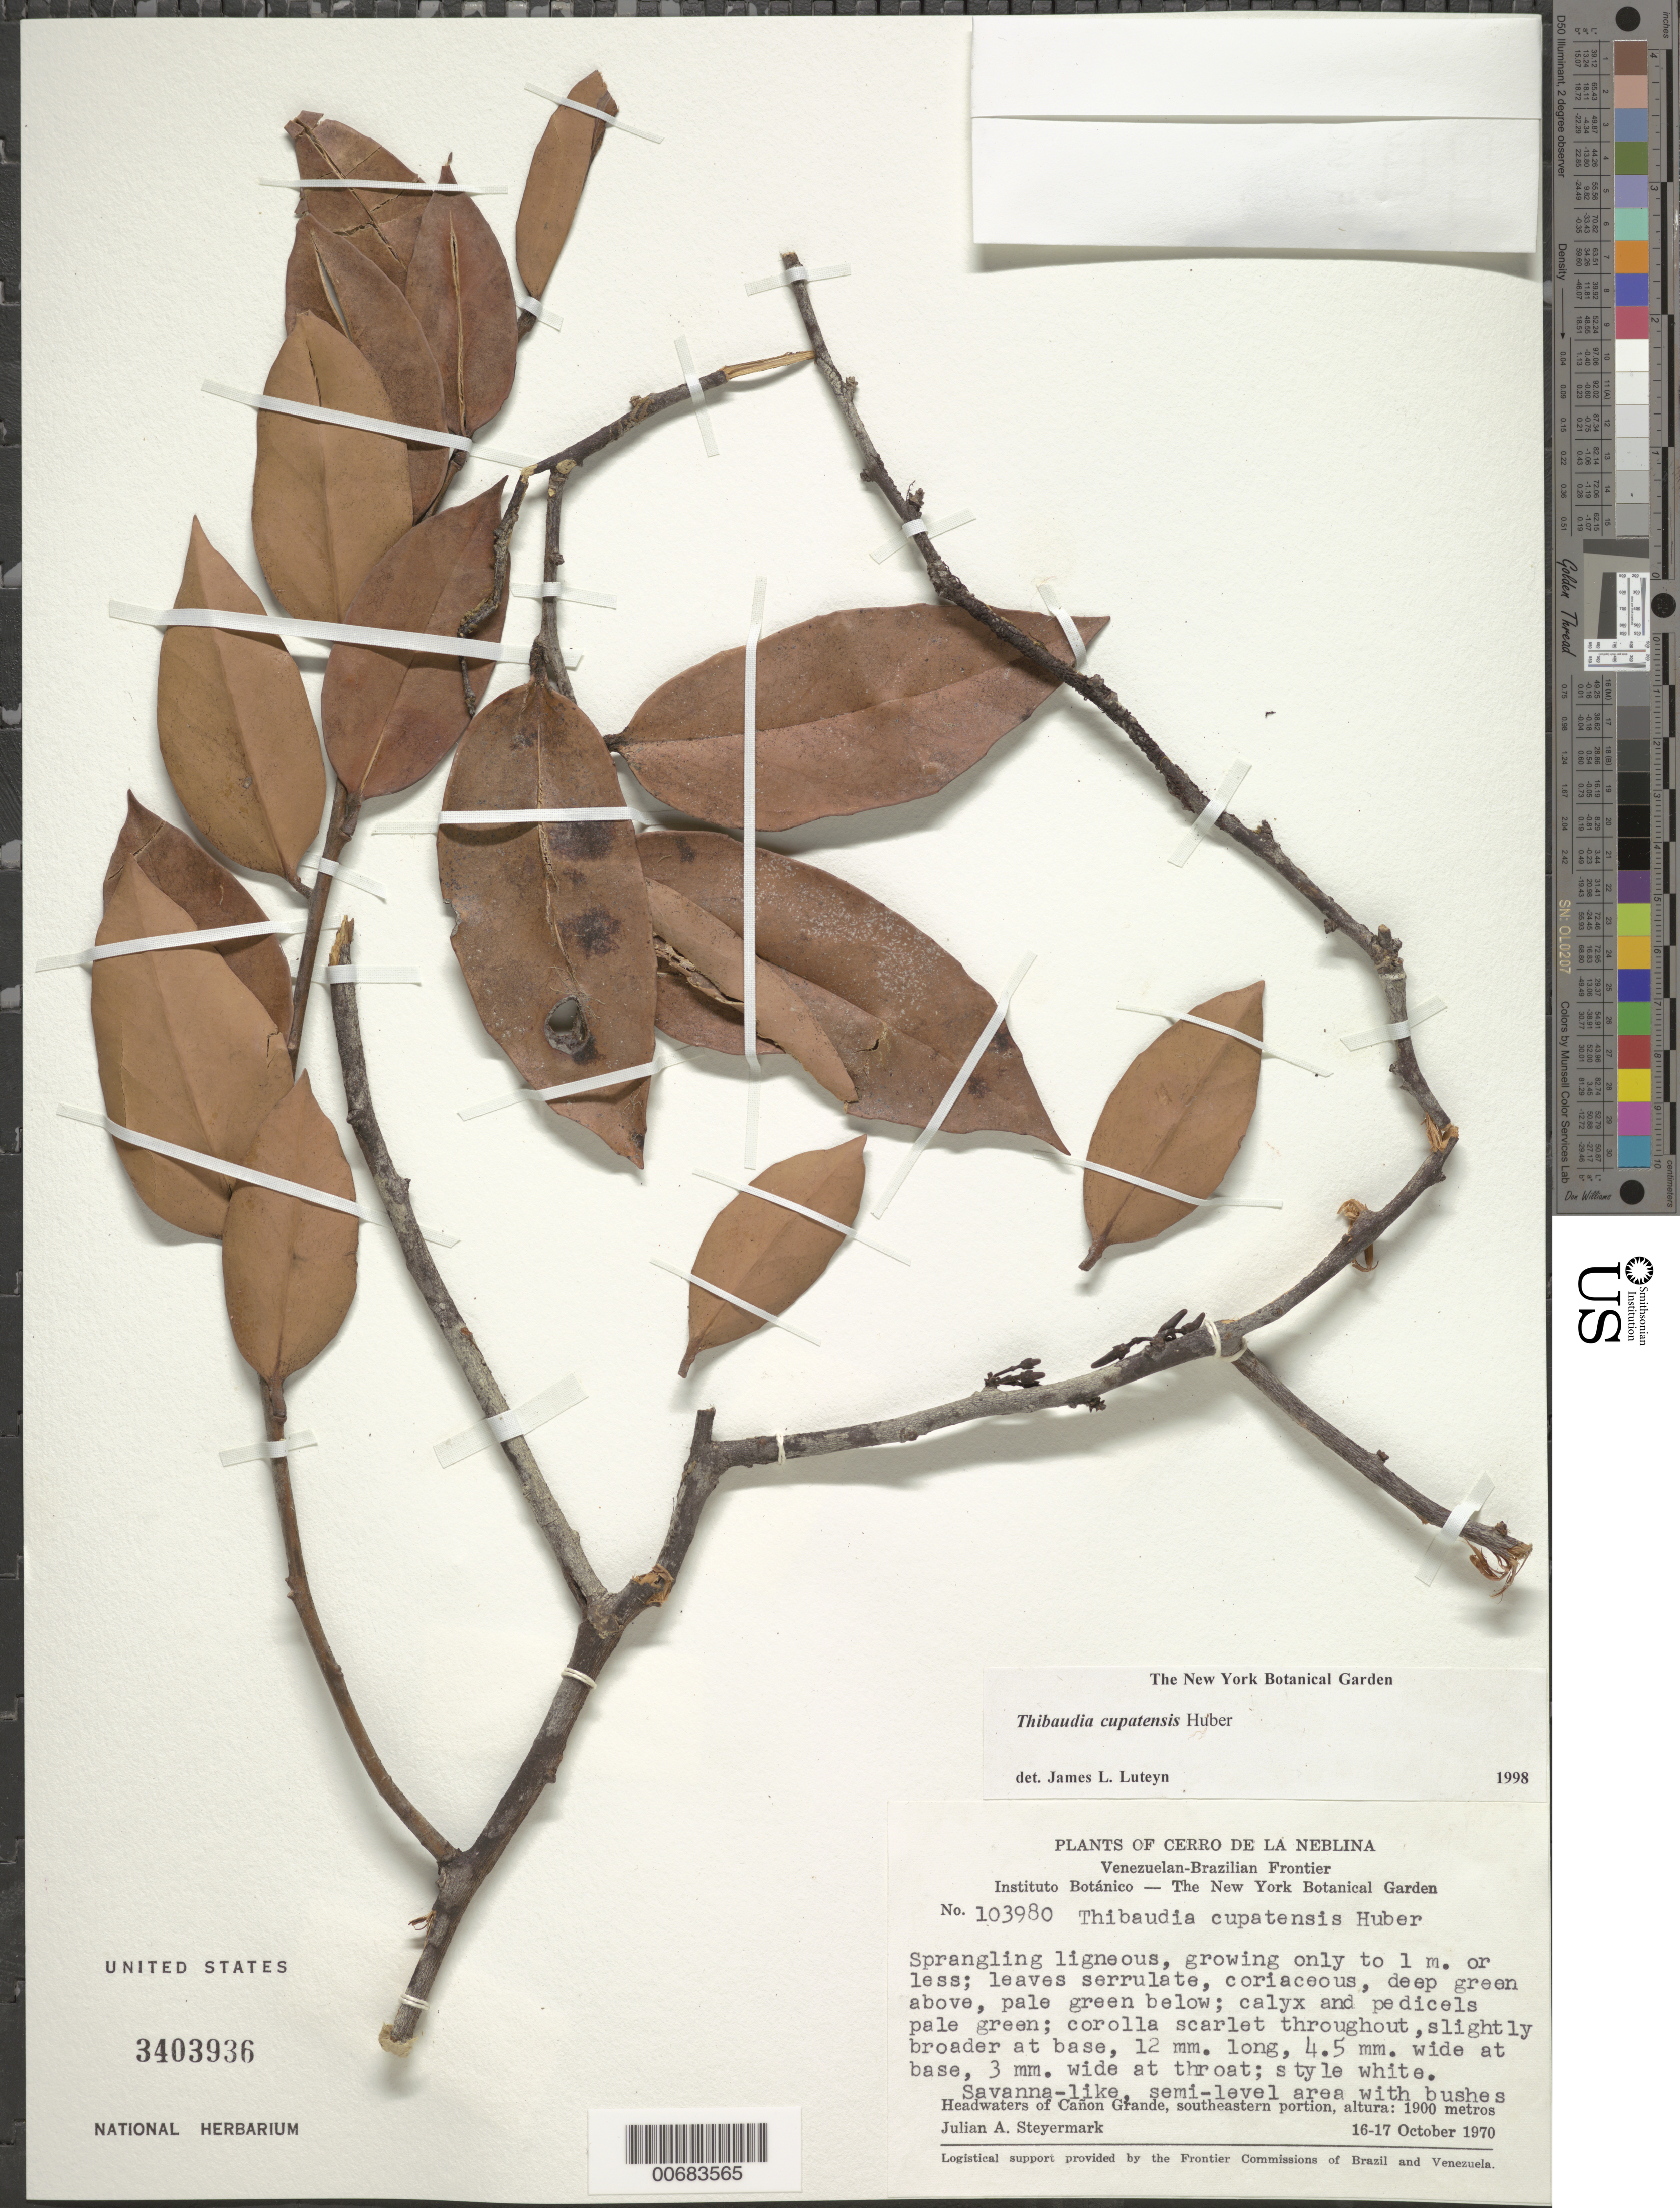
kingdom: Plantae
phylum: Tracheophyta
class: Magnoliopsida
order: Ericales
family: Ericaceae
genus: Thibaudia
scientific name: Thibaudia cupatensis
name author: Huber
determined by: Luteyn, J. L.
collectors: J. Steyermark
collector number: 103980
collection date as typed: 16-Dec-70 to 17-Dec-70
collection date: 1970-12-16/1970-12-17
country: Venezuela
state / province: Bolívar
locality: Caño Grande headwaters, southeastern portion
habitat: Savanna-like, semi-level area with bushes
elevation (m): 1900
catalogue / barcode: US 3403936